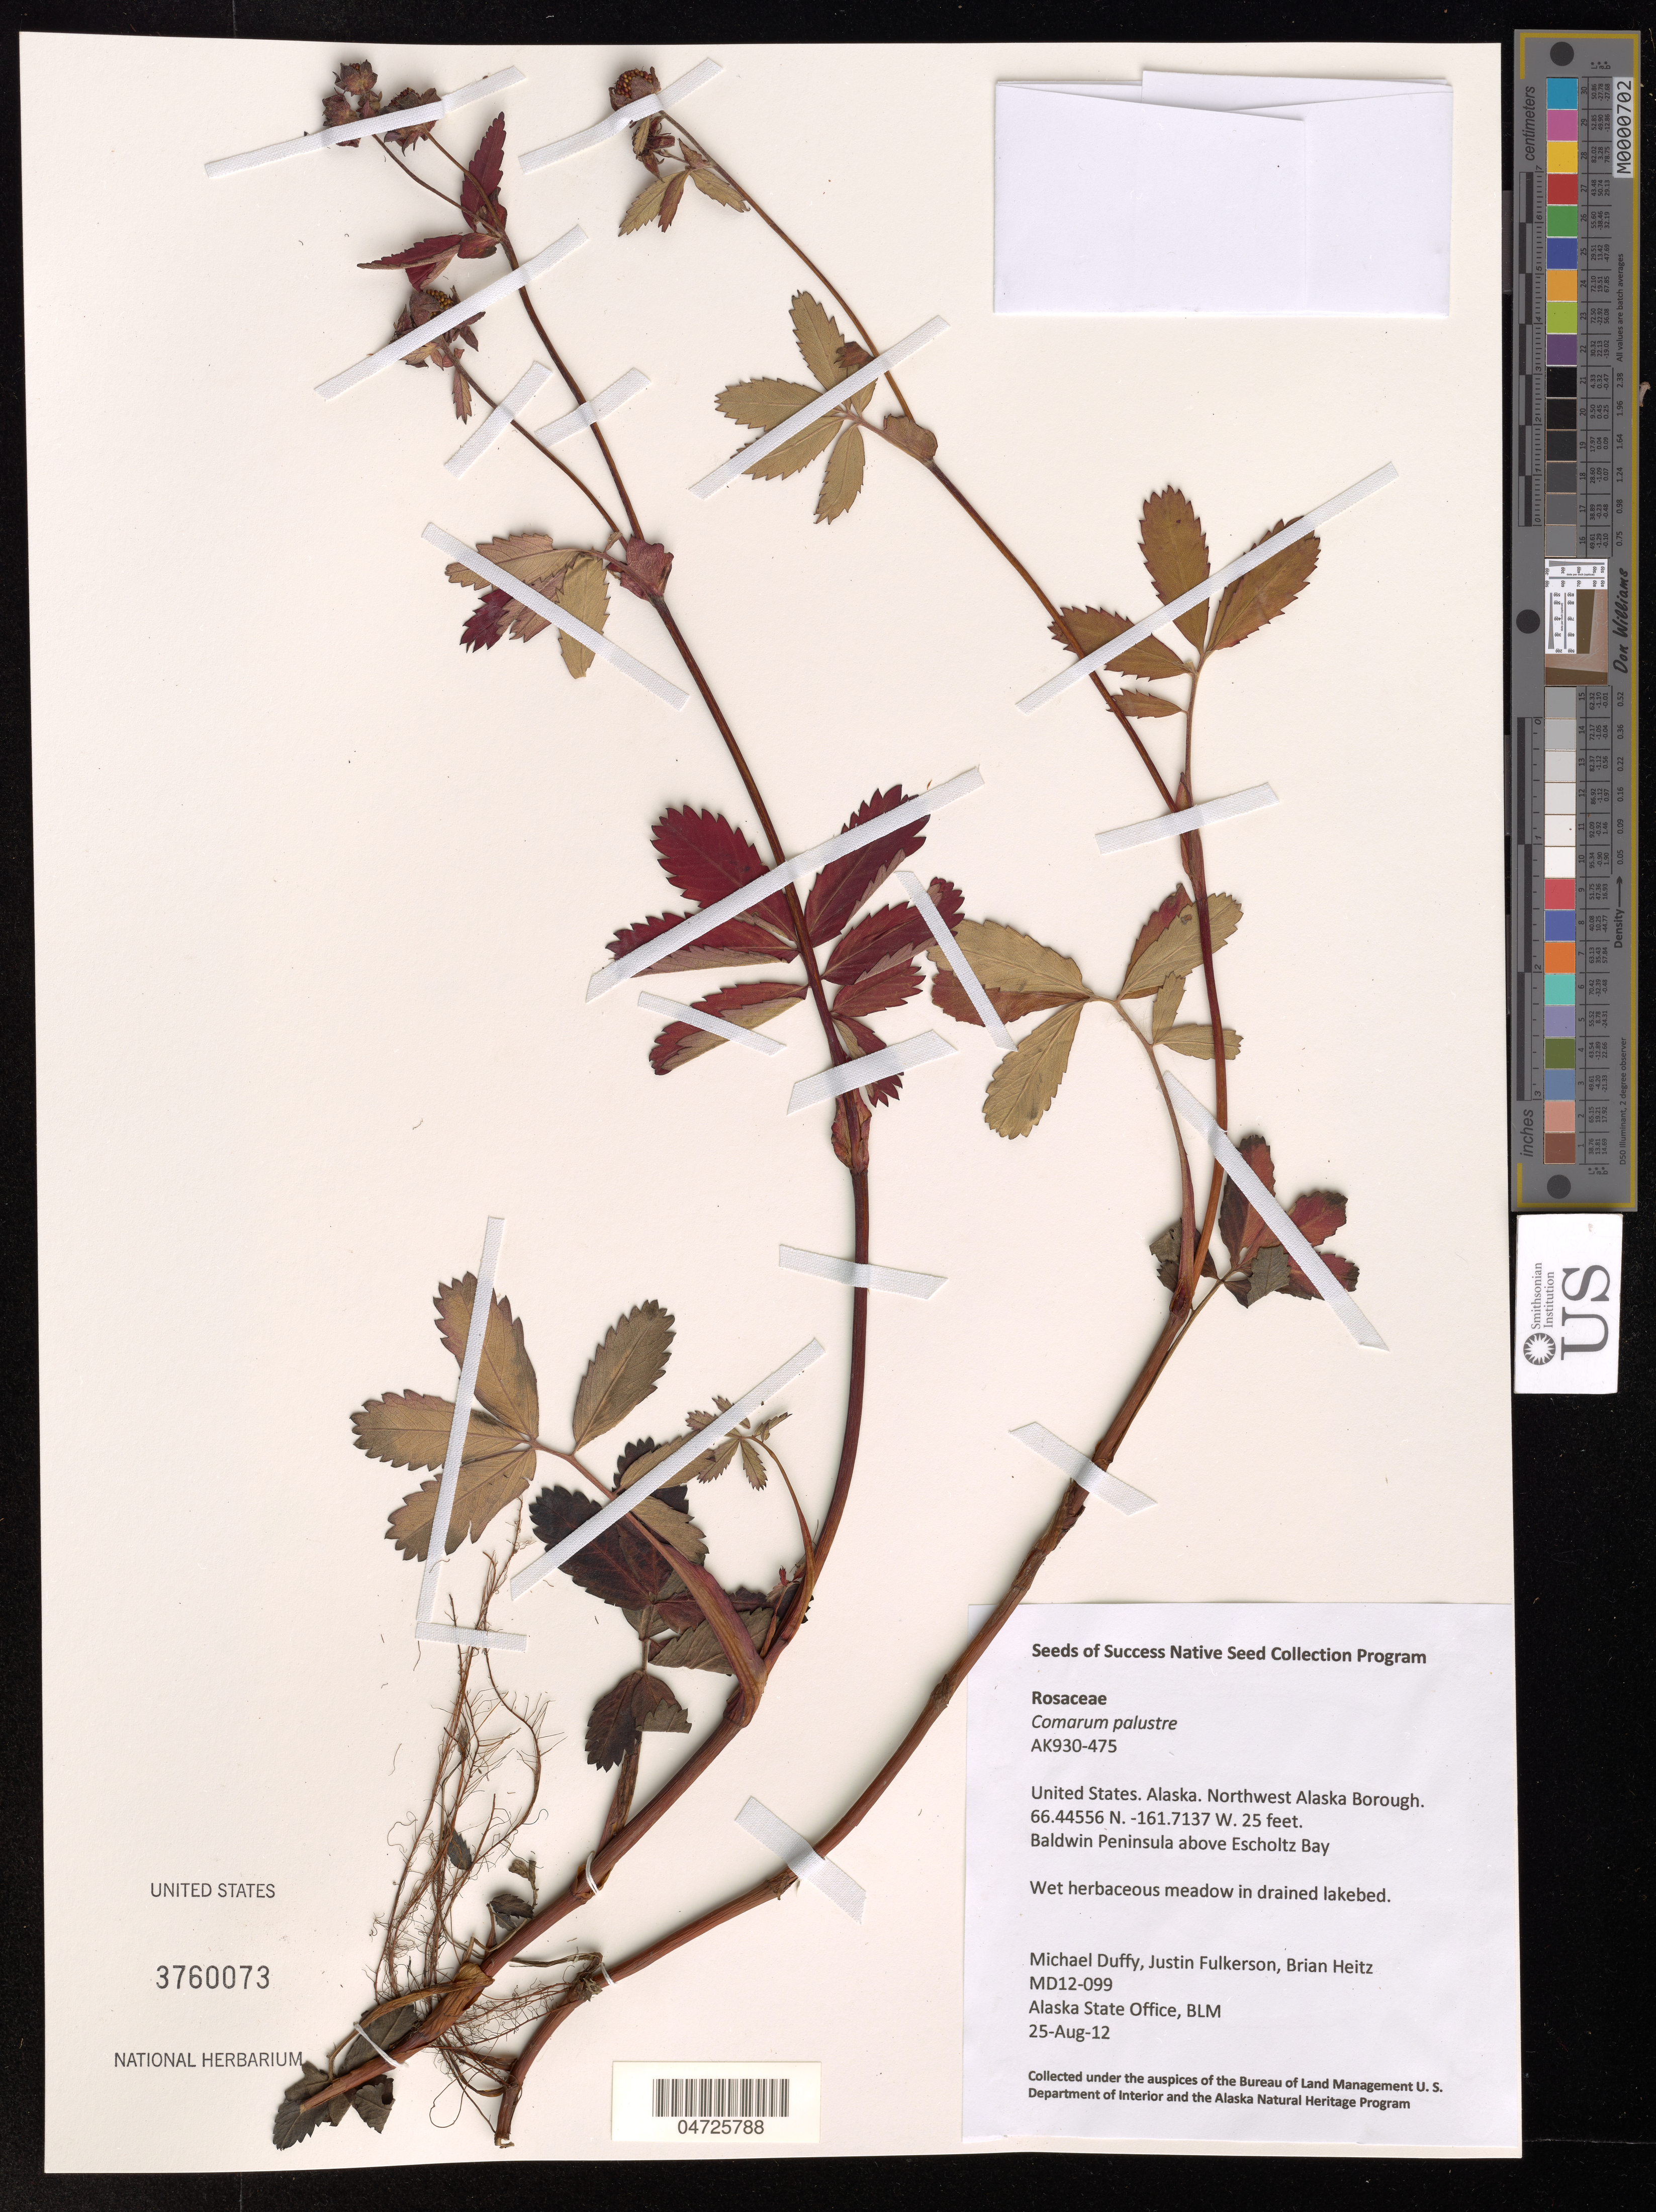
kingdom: Plantae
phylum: Tracheophyta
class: Magnoliopsida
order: Rosales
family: Rosaceae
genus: Comarum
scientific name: Comarum palustre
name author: L.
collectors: M. Duffy, J. Fulkerson & B. Heitz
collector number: MD12-099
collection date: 2012-08-25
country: United States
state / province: Alaska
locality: Northwest Alaska Borough. Baldwin Peninsula above Escholtz Bay.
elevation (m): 8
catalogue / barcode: US 3760073